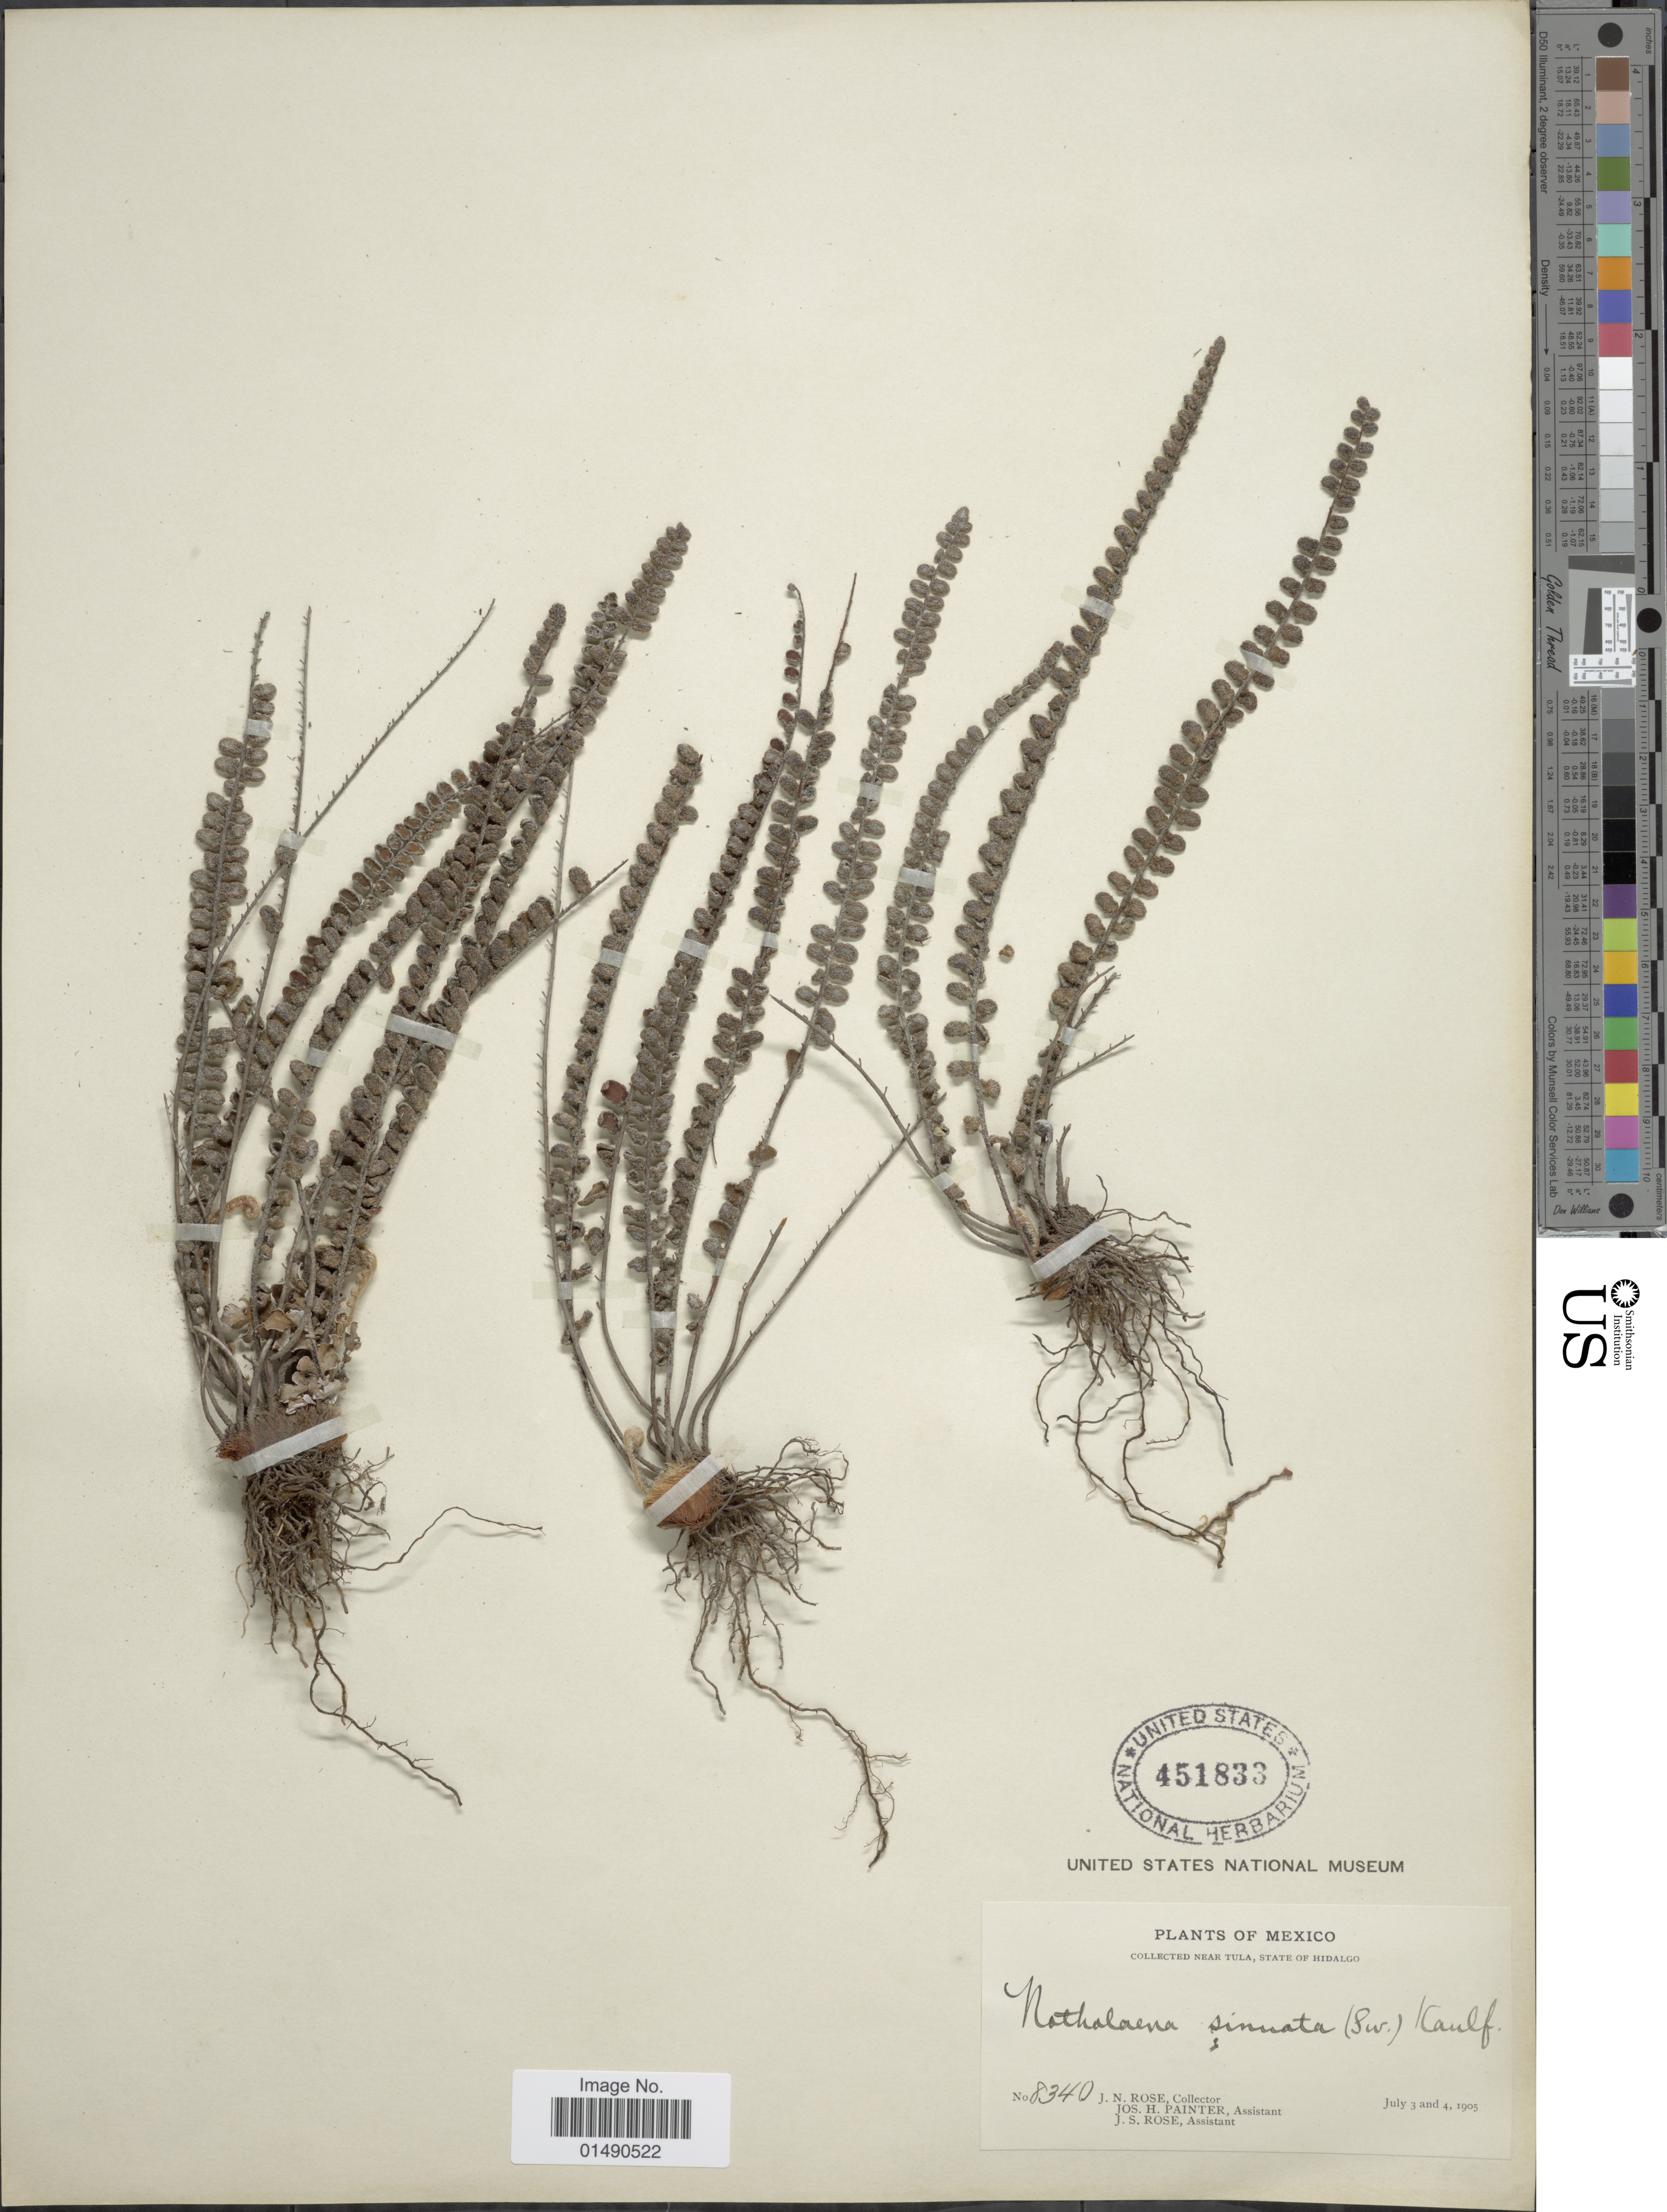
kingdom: Plantae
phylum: Tracheophyta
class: Polypodiopsida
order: Polypodiales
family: Pteridaceae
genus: Astrolepis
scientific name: Astrolepis cochisensis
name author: (C.O. Goodd.) D.M. Benham & Windham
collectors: J. N. Rose, J. H. Painter & J. S. Rose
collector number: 8340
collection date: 1905-07-03/1905-07-04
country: Mexico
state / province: Hidalgo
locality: Near Tula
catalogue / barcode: US 451833